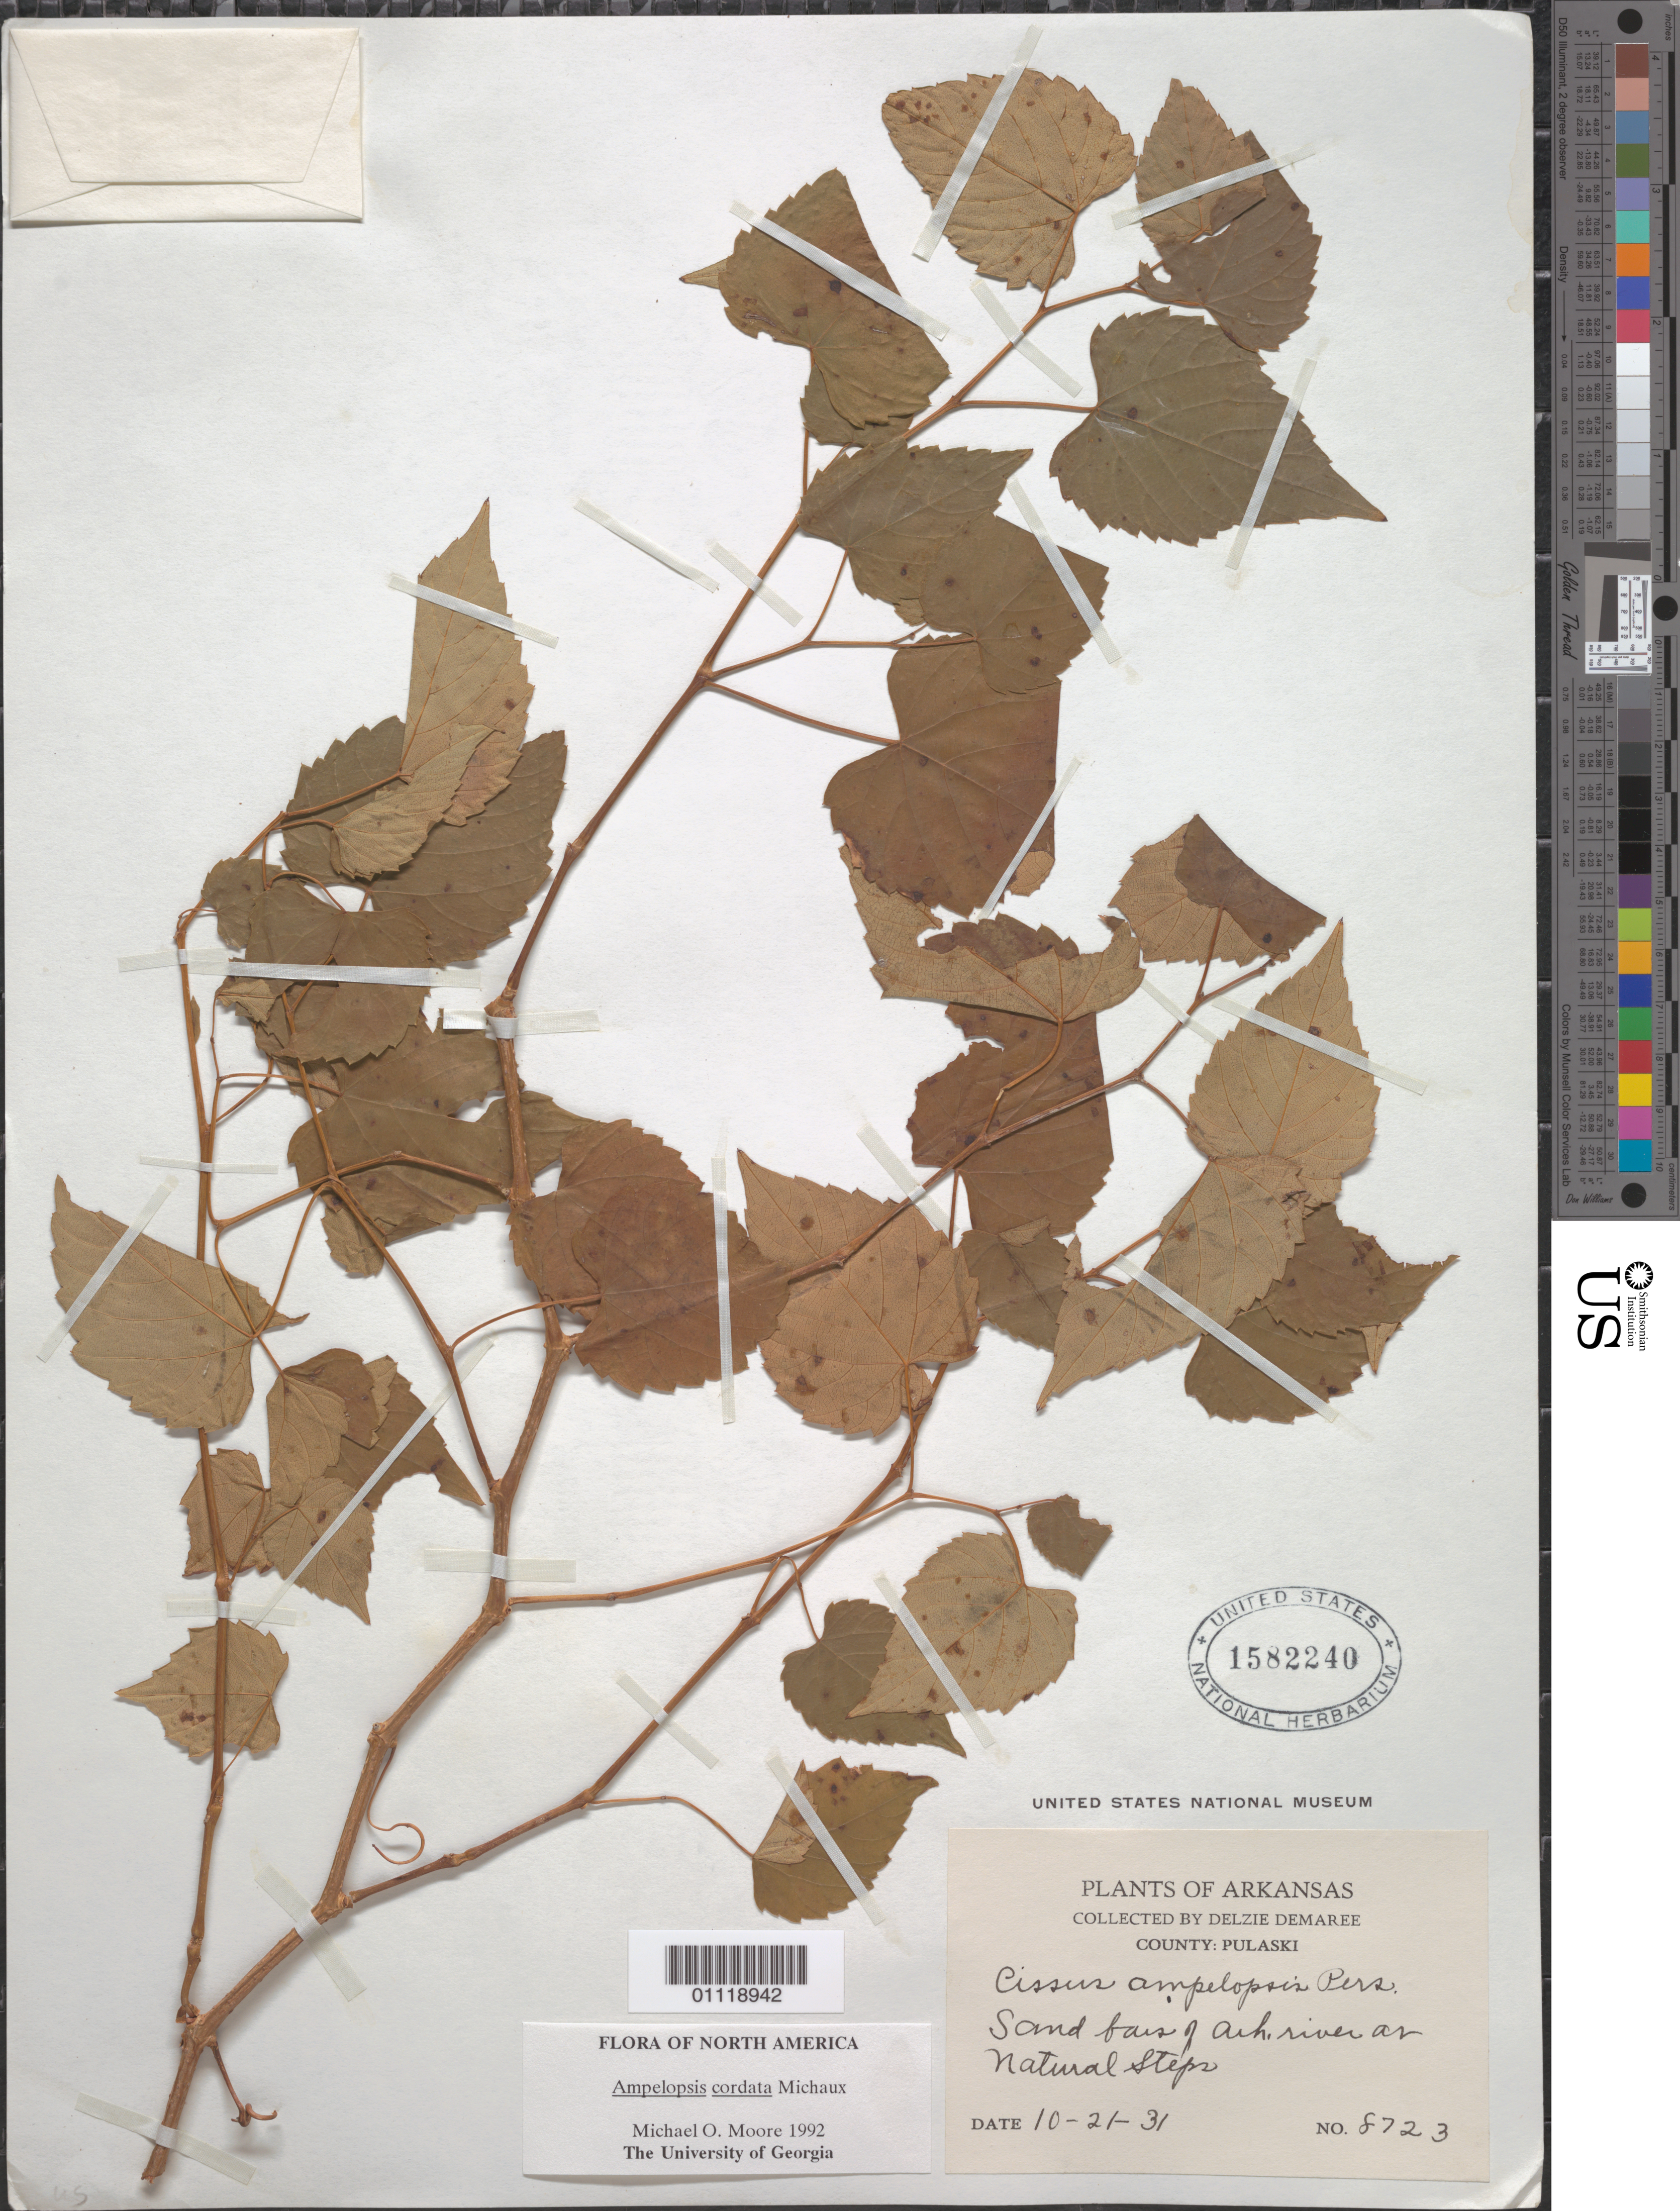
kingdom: Plantae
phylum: Tracheophyta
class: Magnoliopsida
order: Vitales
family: Vitaceae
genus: Ampelopsis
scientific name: Ampelopsis cordata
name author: Michx.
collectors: D. Demaree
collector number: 8723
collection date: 1931-10-21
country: United States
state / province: Arkansas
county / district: Pulaski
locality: Natural Steps.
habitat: On sand near river.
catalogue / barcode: US 1582240